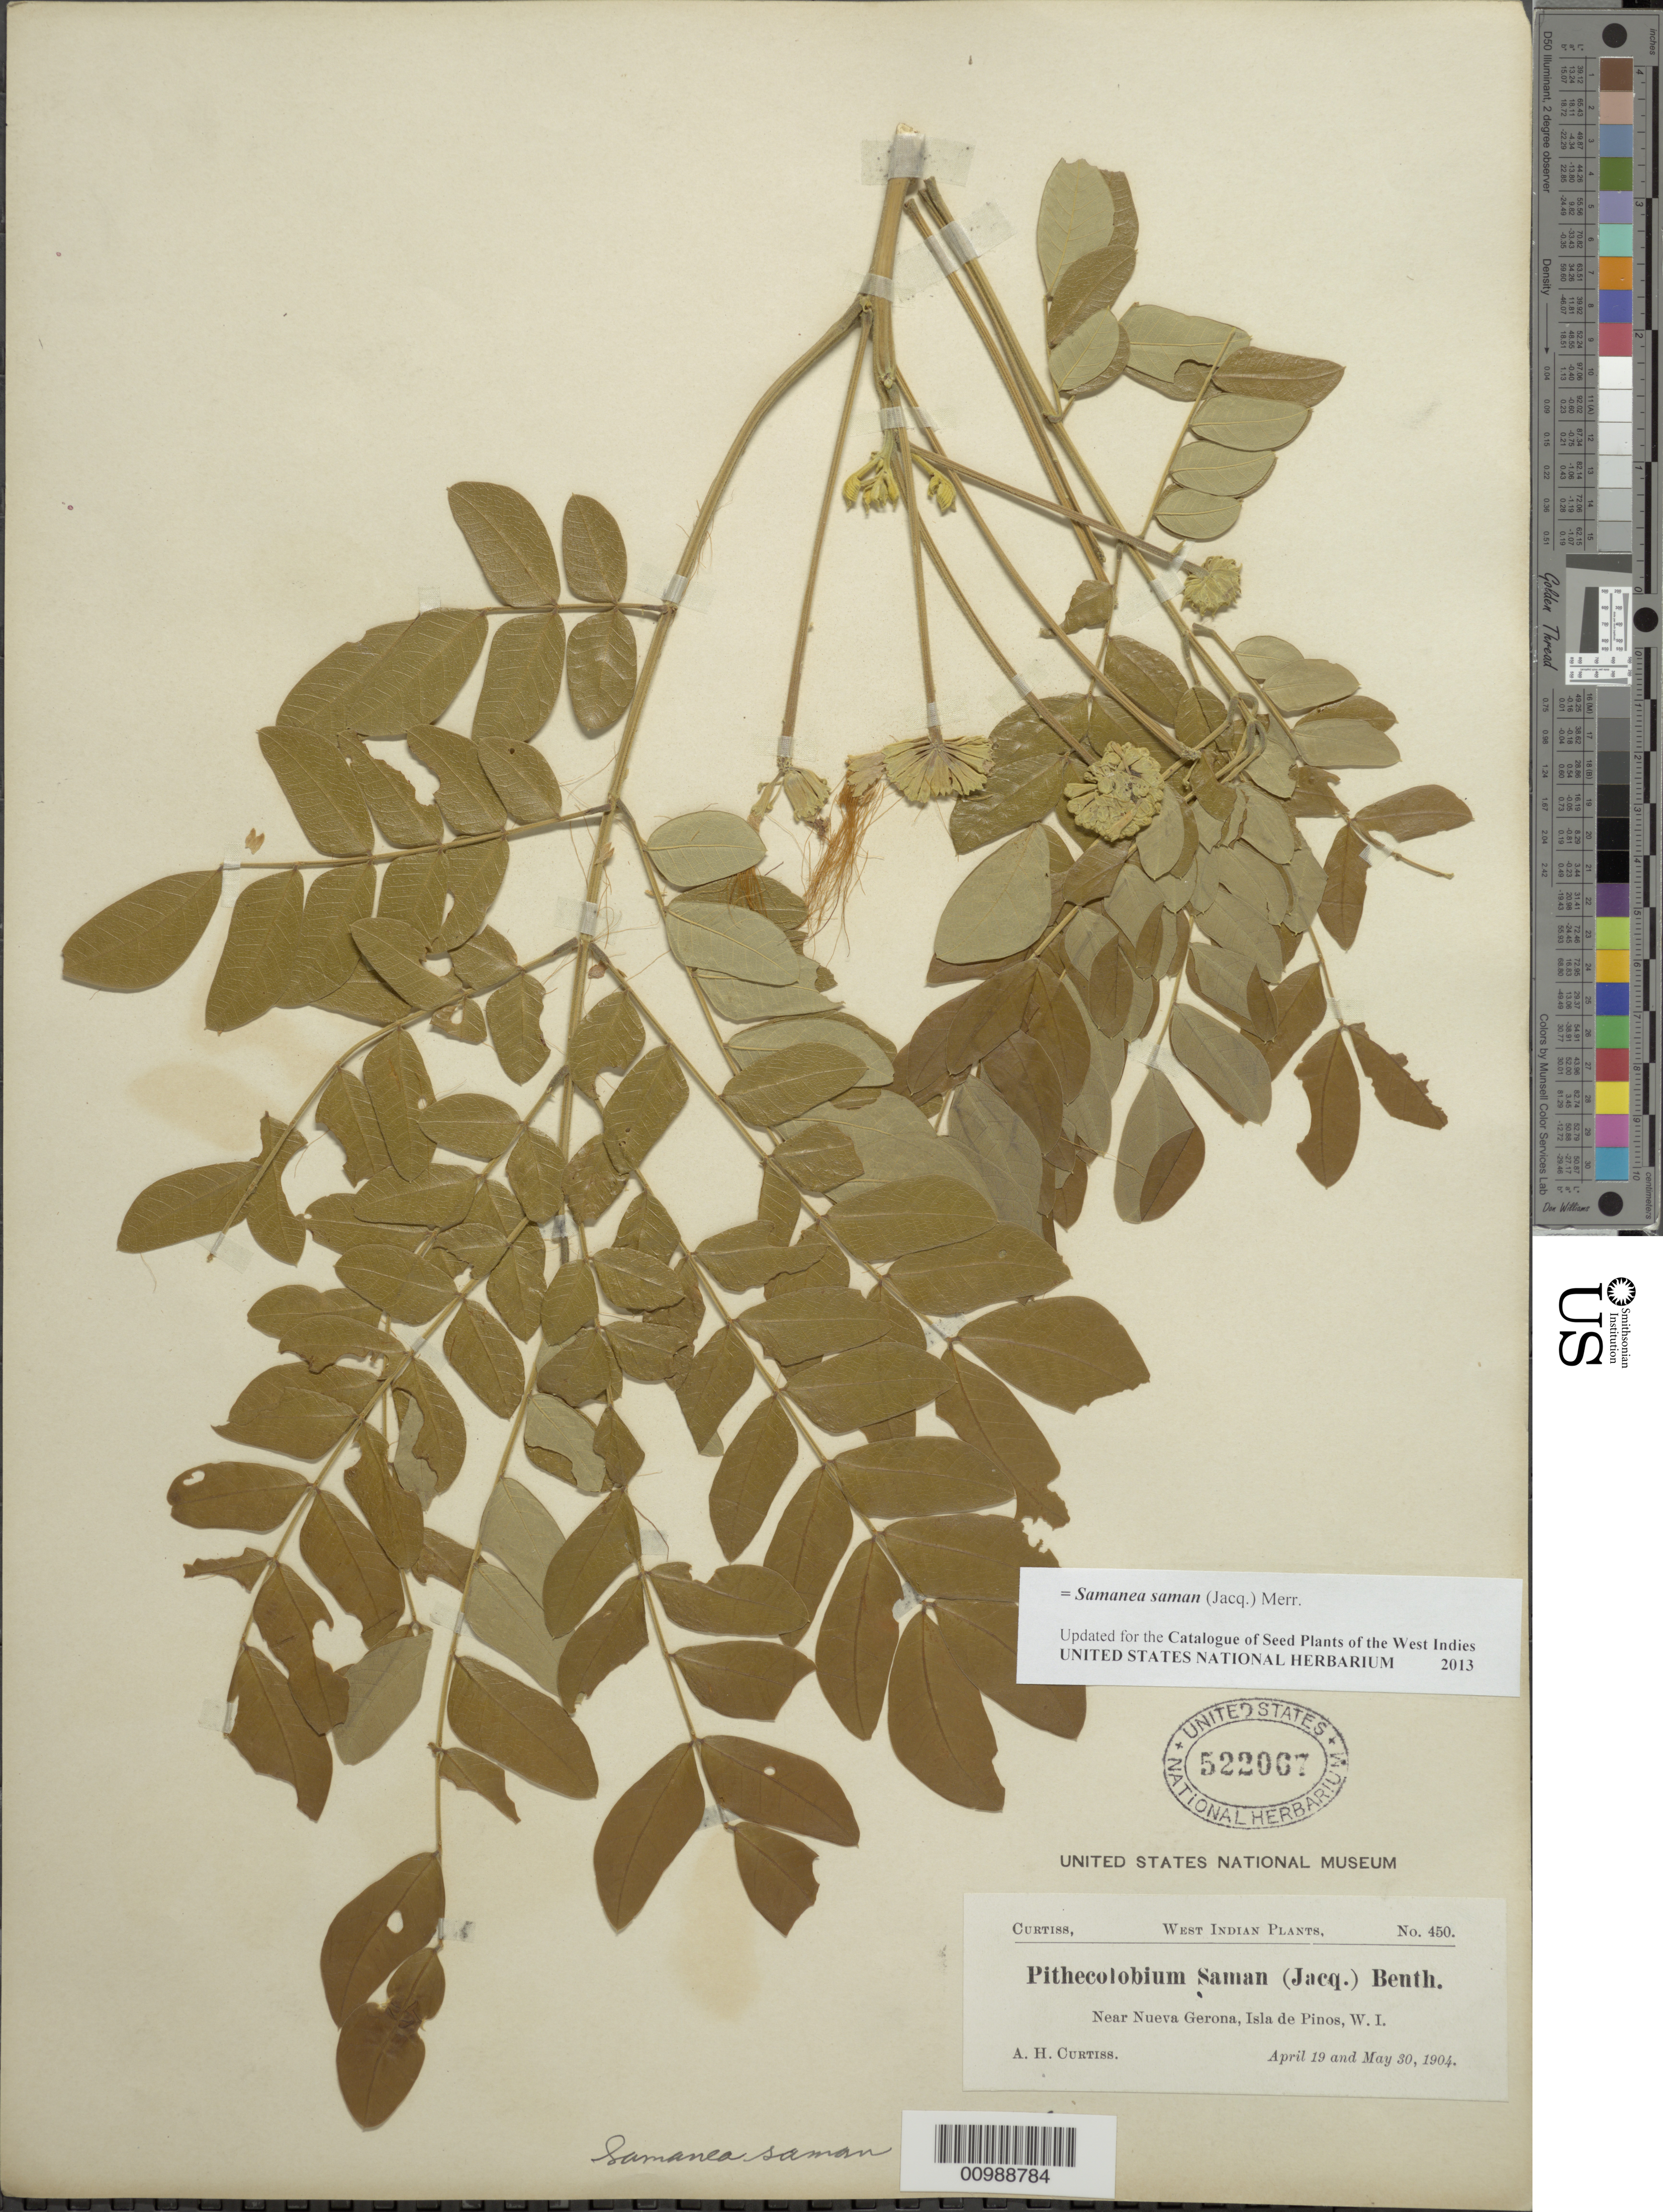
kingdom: Plantae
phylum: Tracheophyta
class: Magnoliopsida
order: Fabales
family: Fabaceae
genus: Samanea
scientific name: Samanea saman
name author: (Jacq.) Merr.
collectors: A. H. Curtiss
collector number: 450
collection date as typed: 19 Apr 1904 and 30 May 1904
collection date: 1904-04-19,1904-05-30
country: Cuba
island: Isla de la Juventud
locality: Isle of Pines, Near Nueva Gerona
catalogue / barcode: US 522067